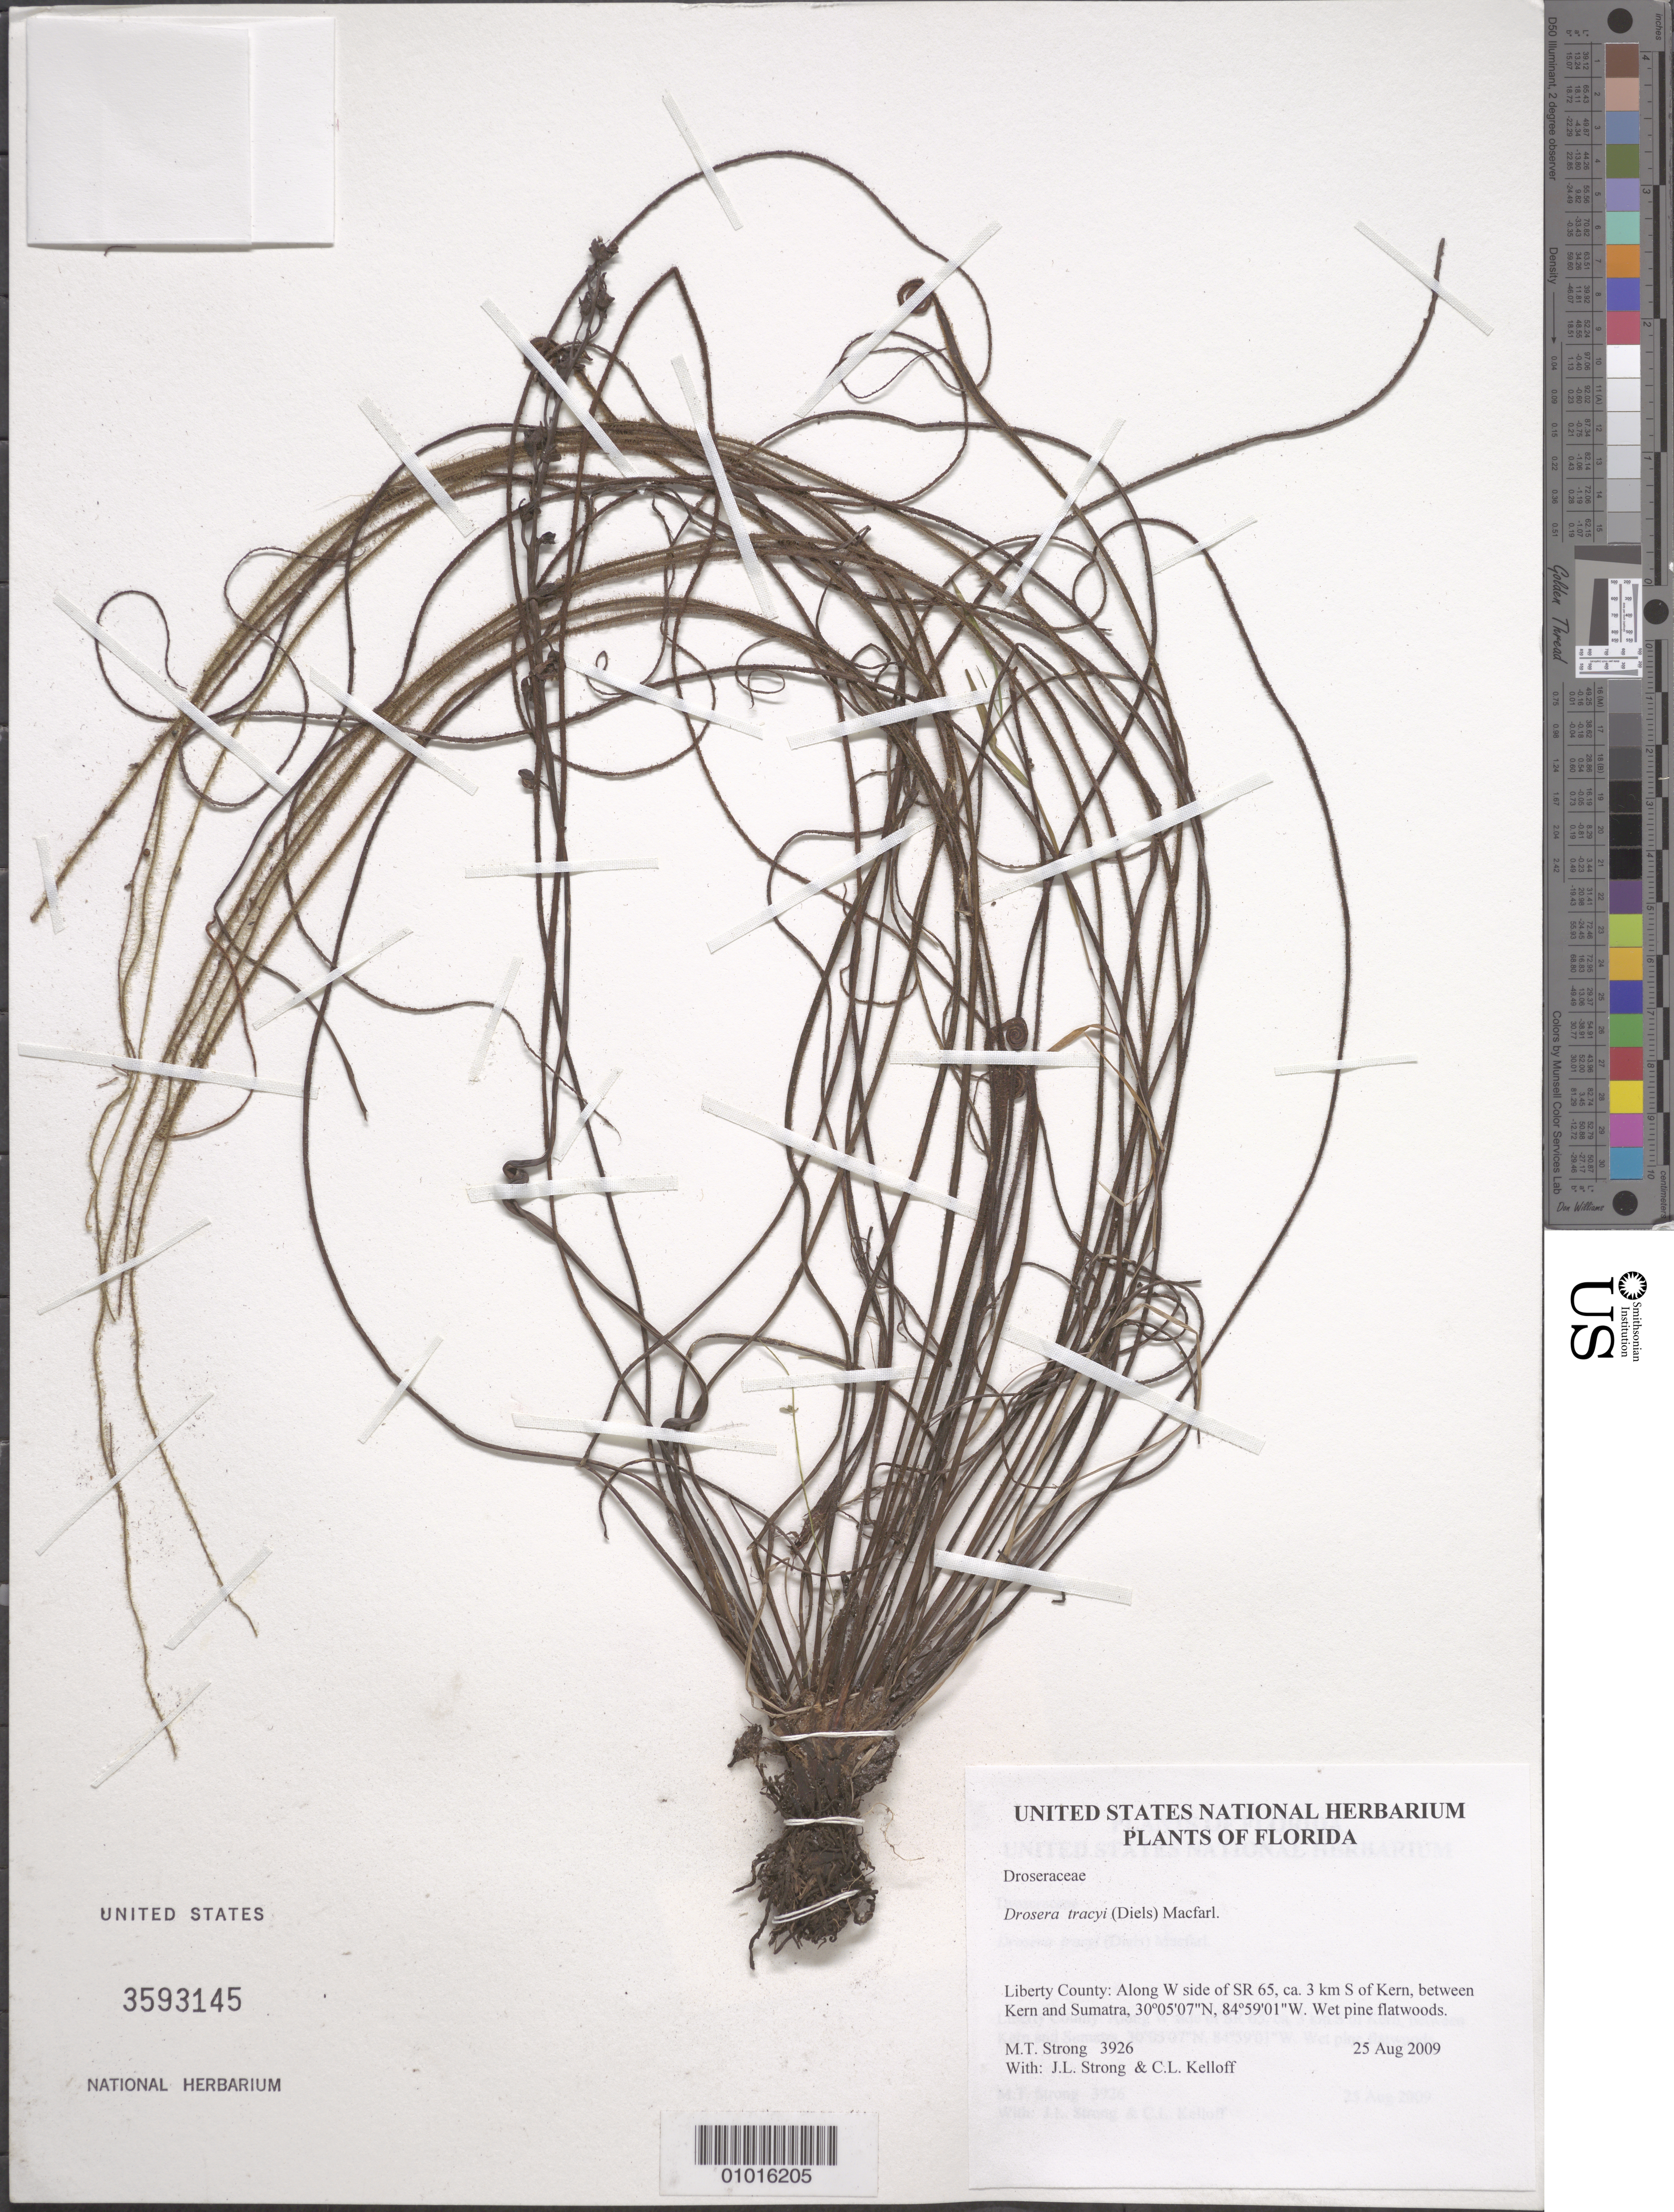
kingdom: Plantae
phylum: Tracheophyta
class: Magnoliopsida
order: Caryophyllales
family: Droseraceae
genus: Drosera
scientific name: Drosera tracyi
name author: Macfarl.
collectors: M. T. Strong, J. L. Strong & C. L. Kelloff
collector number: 3926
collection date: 2009-08-25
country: United States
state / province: Florida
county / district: Liberty County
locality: Along W side of SR 65, ca. 3 km. S of Kern, between Kern and Sumatra, 30deg05'01"W. Wet pine flatwoods.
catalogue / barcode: US 3593145